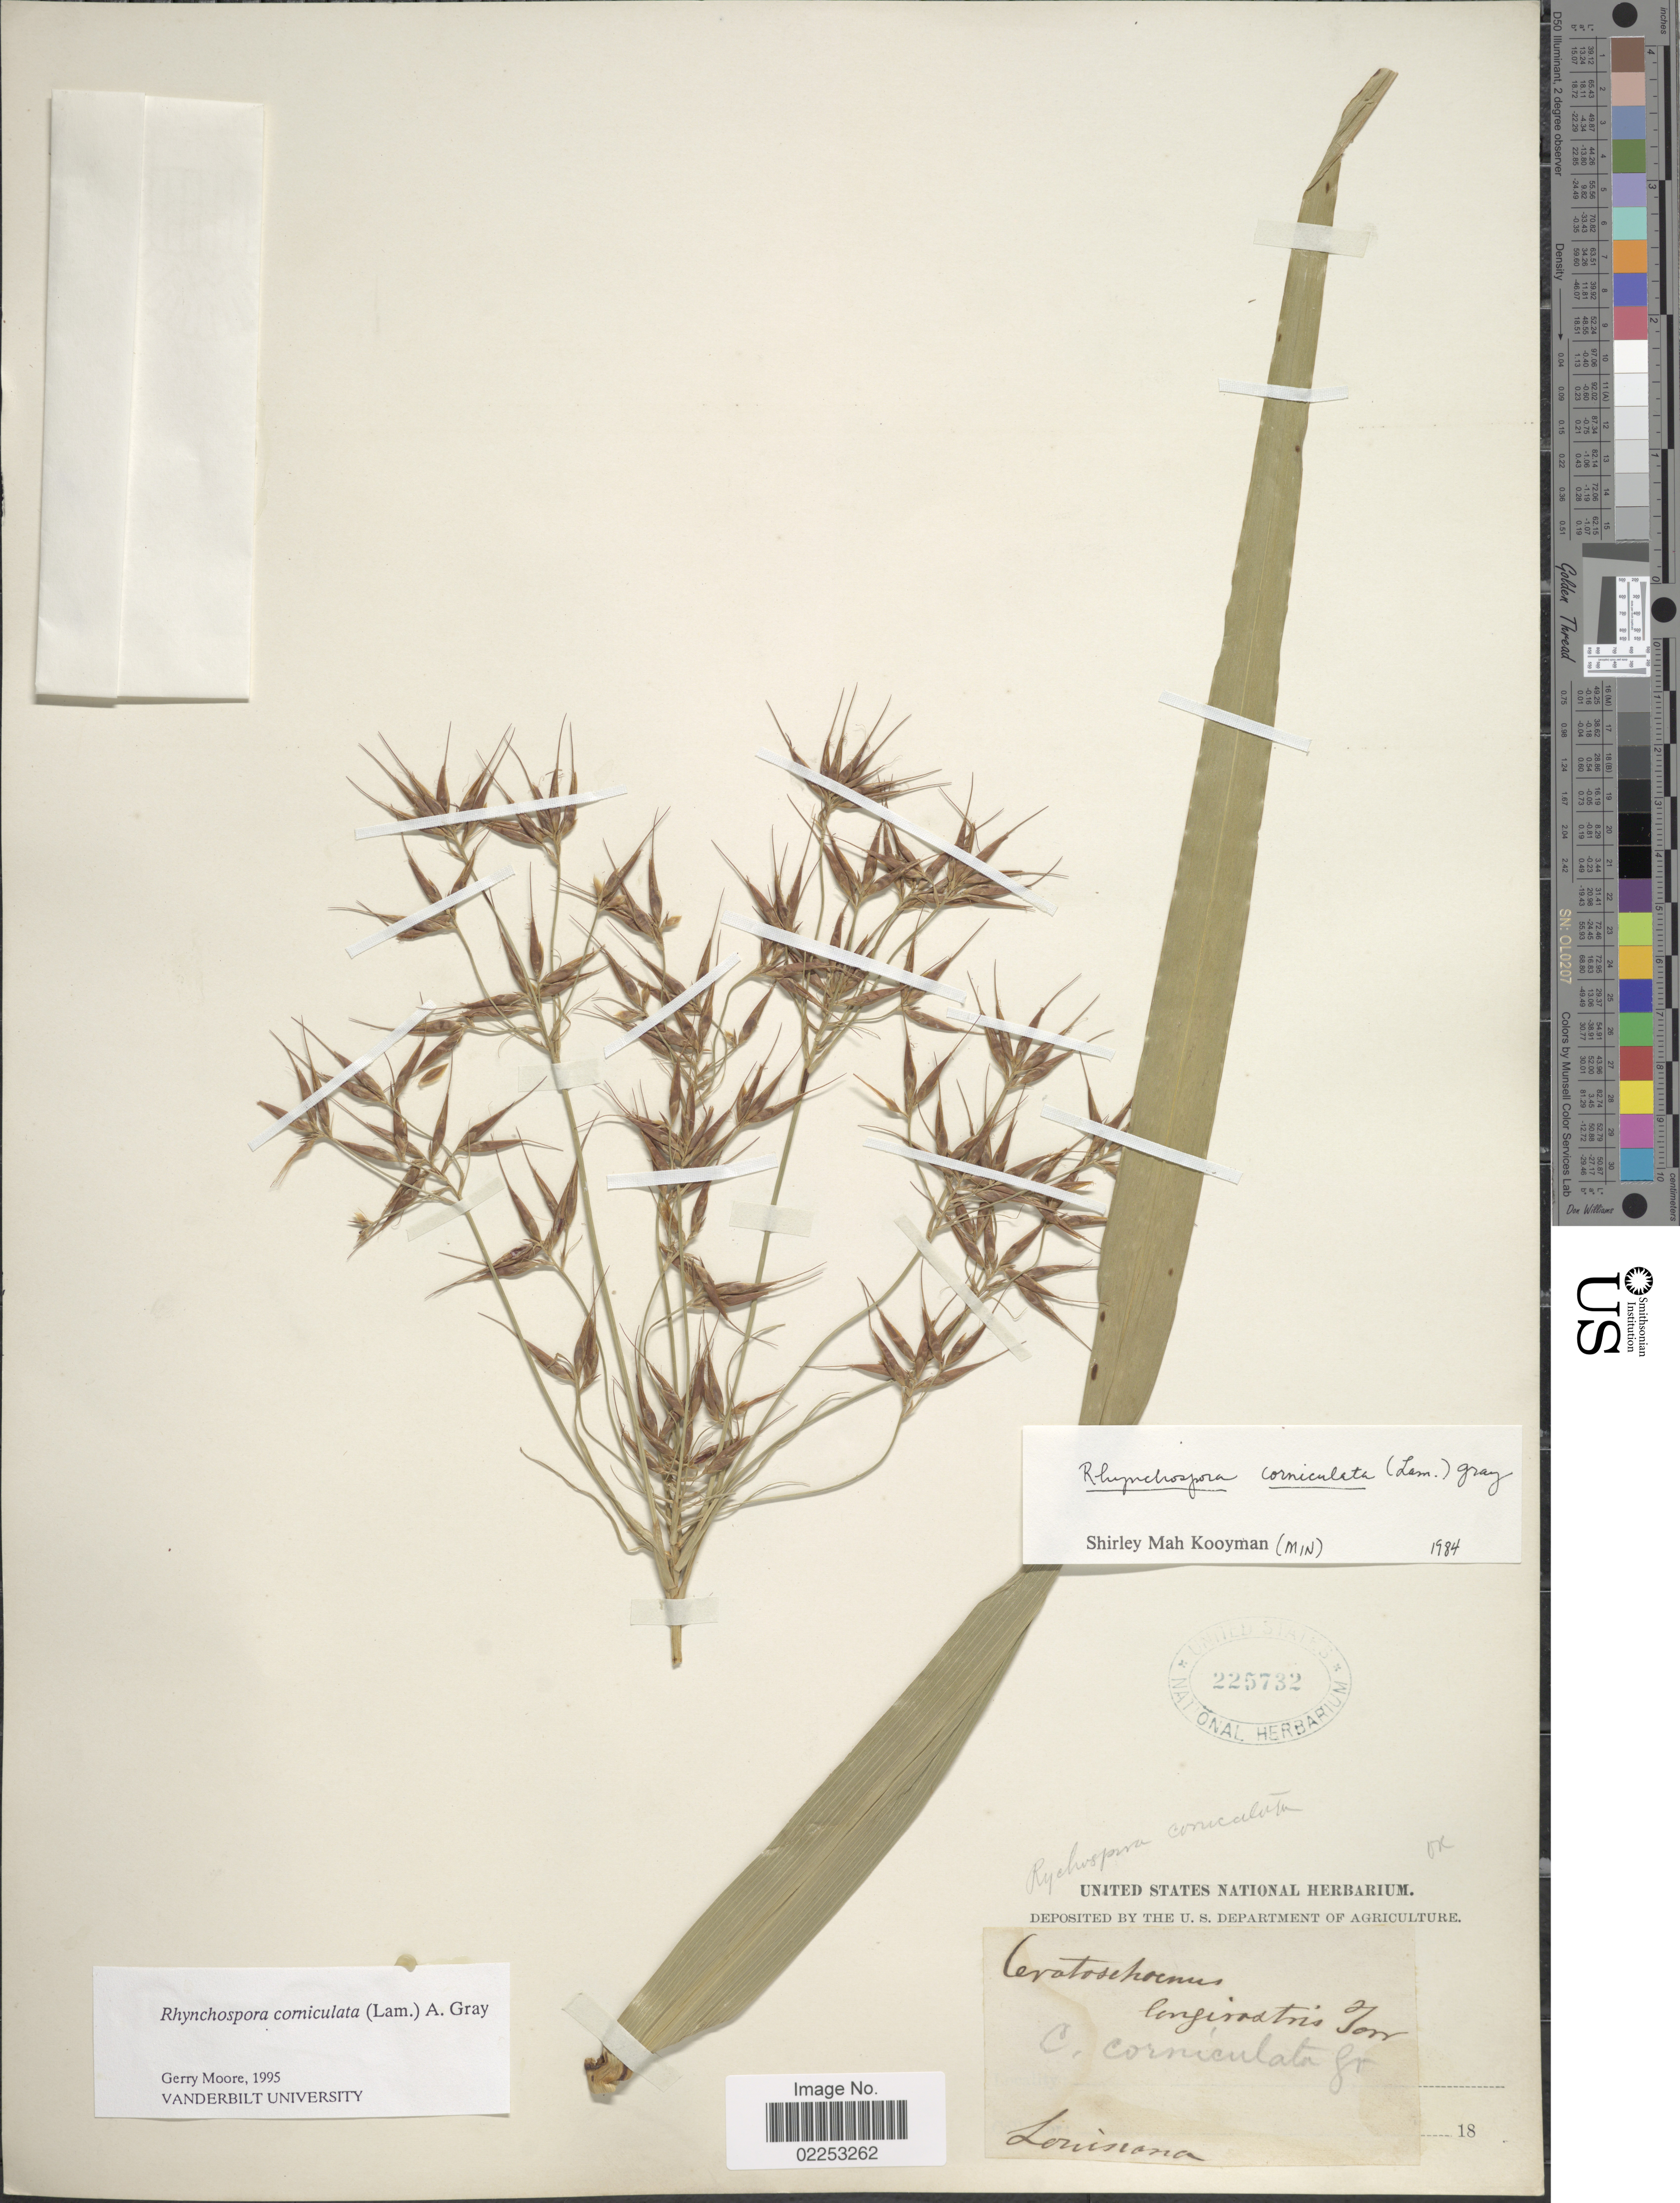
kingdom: Plantae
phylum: Tracheophyta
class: Liliopsida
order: Poales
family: Cyperaceae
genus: Rhynchospora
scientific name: Rhynchospora corniculata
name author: (Lam.) A. Gray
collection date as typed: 18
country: United States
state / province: Louisiana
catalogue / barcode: US 225732